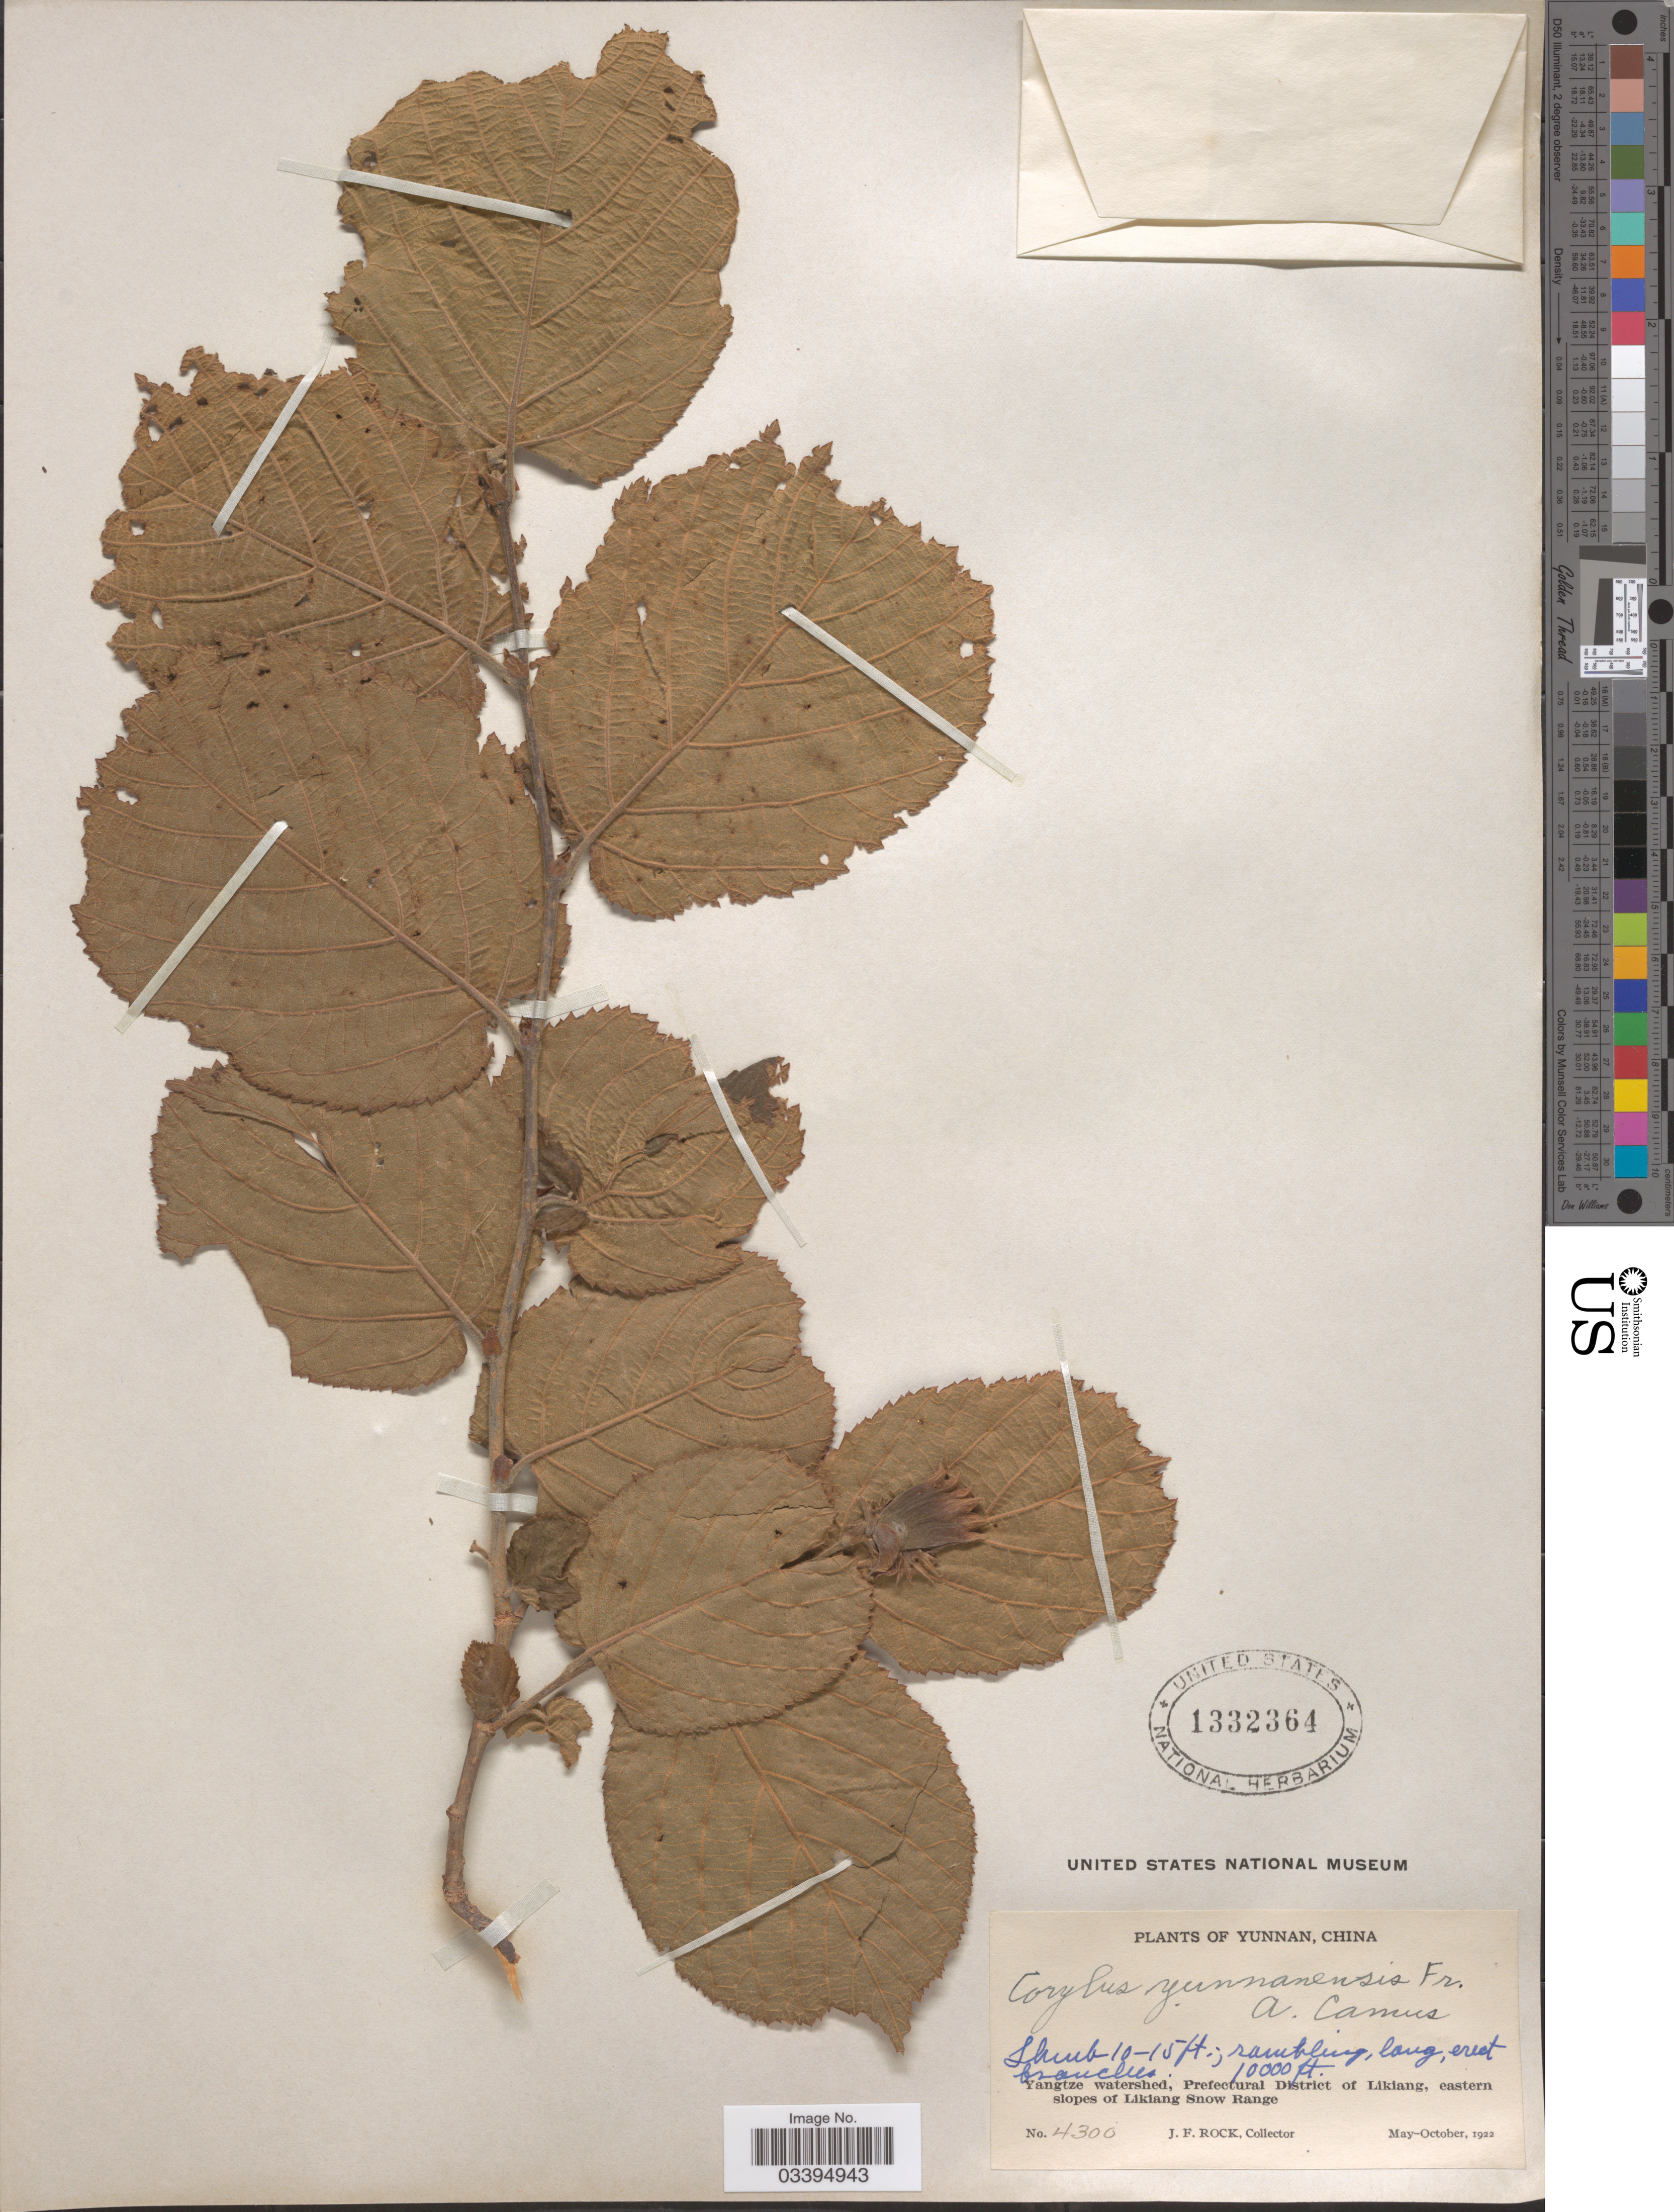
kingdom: Plantae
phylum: Tracheophyta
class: Magnoliopsida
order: Fagales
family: Betulaceae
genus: Corylus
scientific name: Corylus yunnanensis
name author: (Franch.) A. Camus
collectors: J. Rock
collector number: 4300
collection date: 1922-05/1922-10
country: China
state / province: Yunnan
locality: Yangtze watershed, Prefectural District of Likiang, eastern slopes of Likiang Snow Range.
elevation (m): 3048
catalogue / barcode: US 1332364